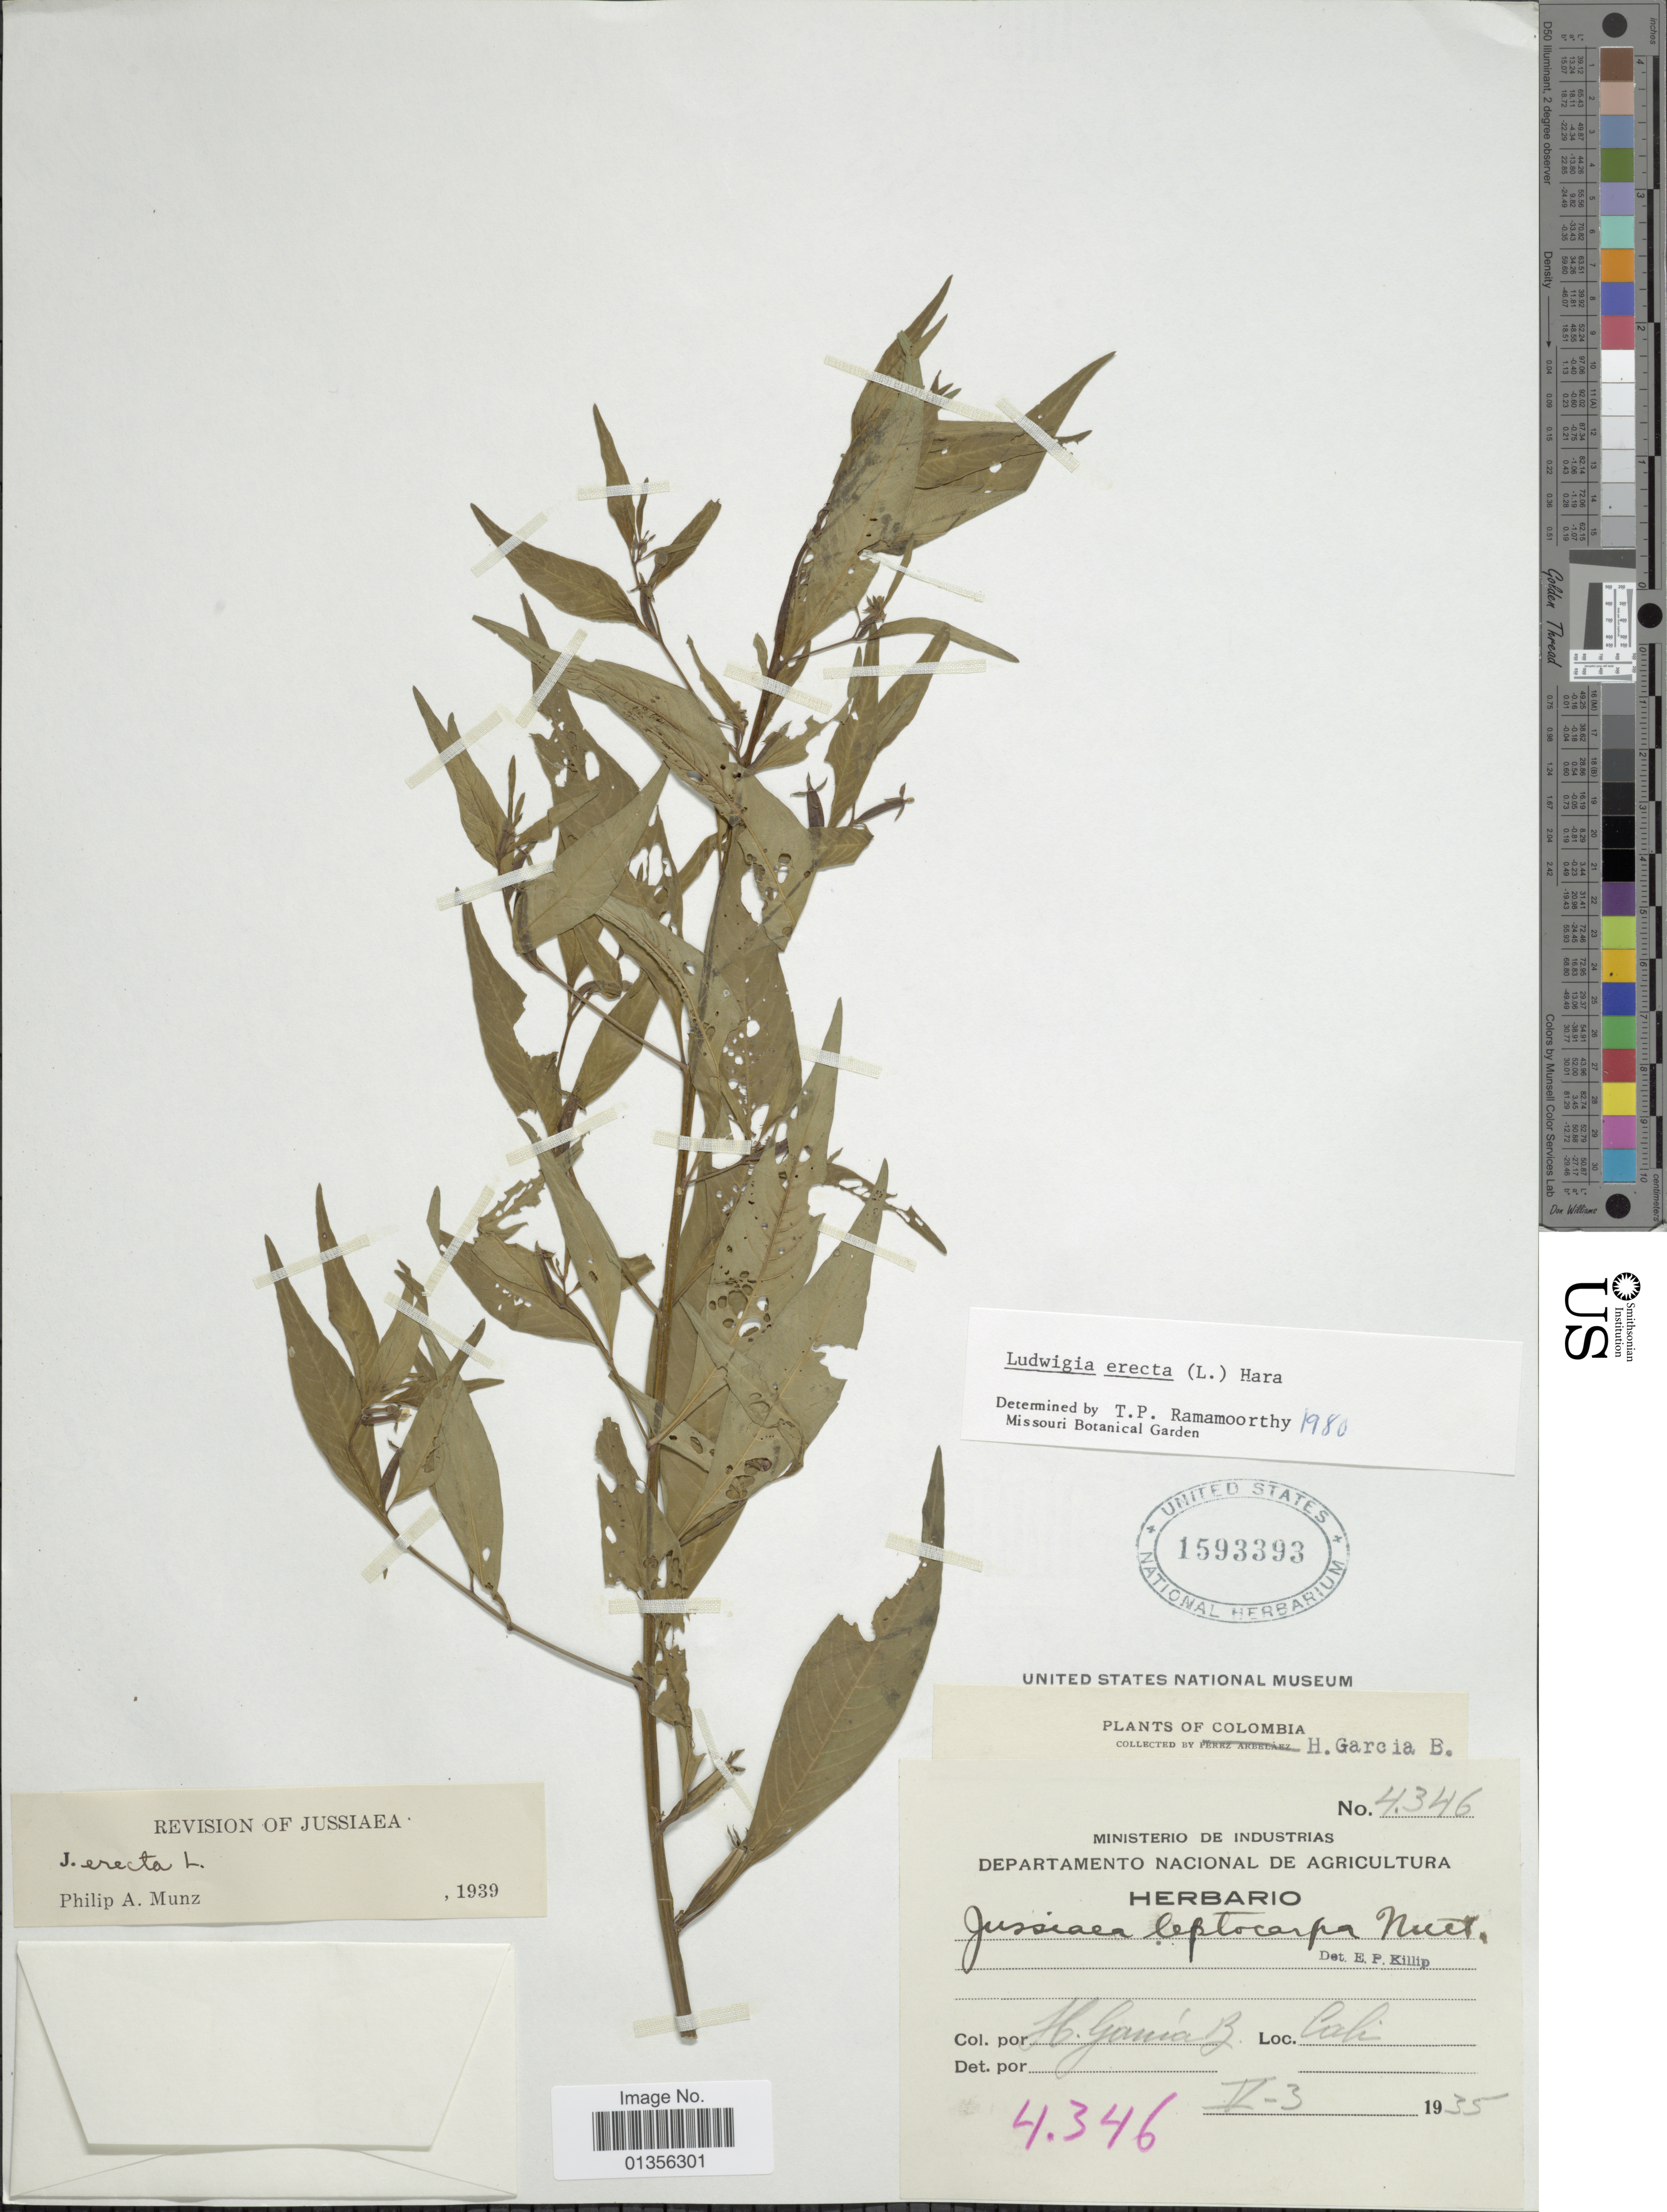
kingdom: Plantae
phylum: Tracheophyta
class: Magnoliopsida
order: Myrtales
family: Onagraceae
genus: Ludwigia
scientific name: Ludwigia erecta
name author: (L.) H. Hara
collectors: H. García Barriga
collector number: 4346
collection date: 1935-05-03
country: Colombia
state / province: Valle del Cauca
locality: Cali.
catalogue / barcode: US 1593393